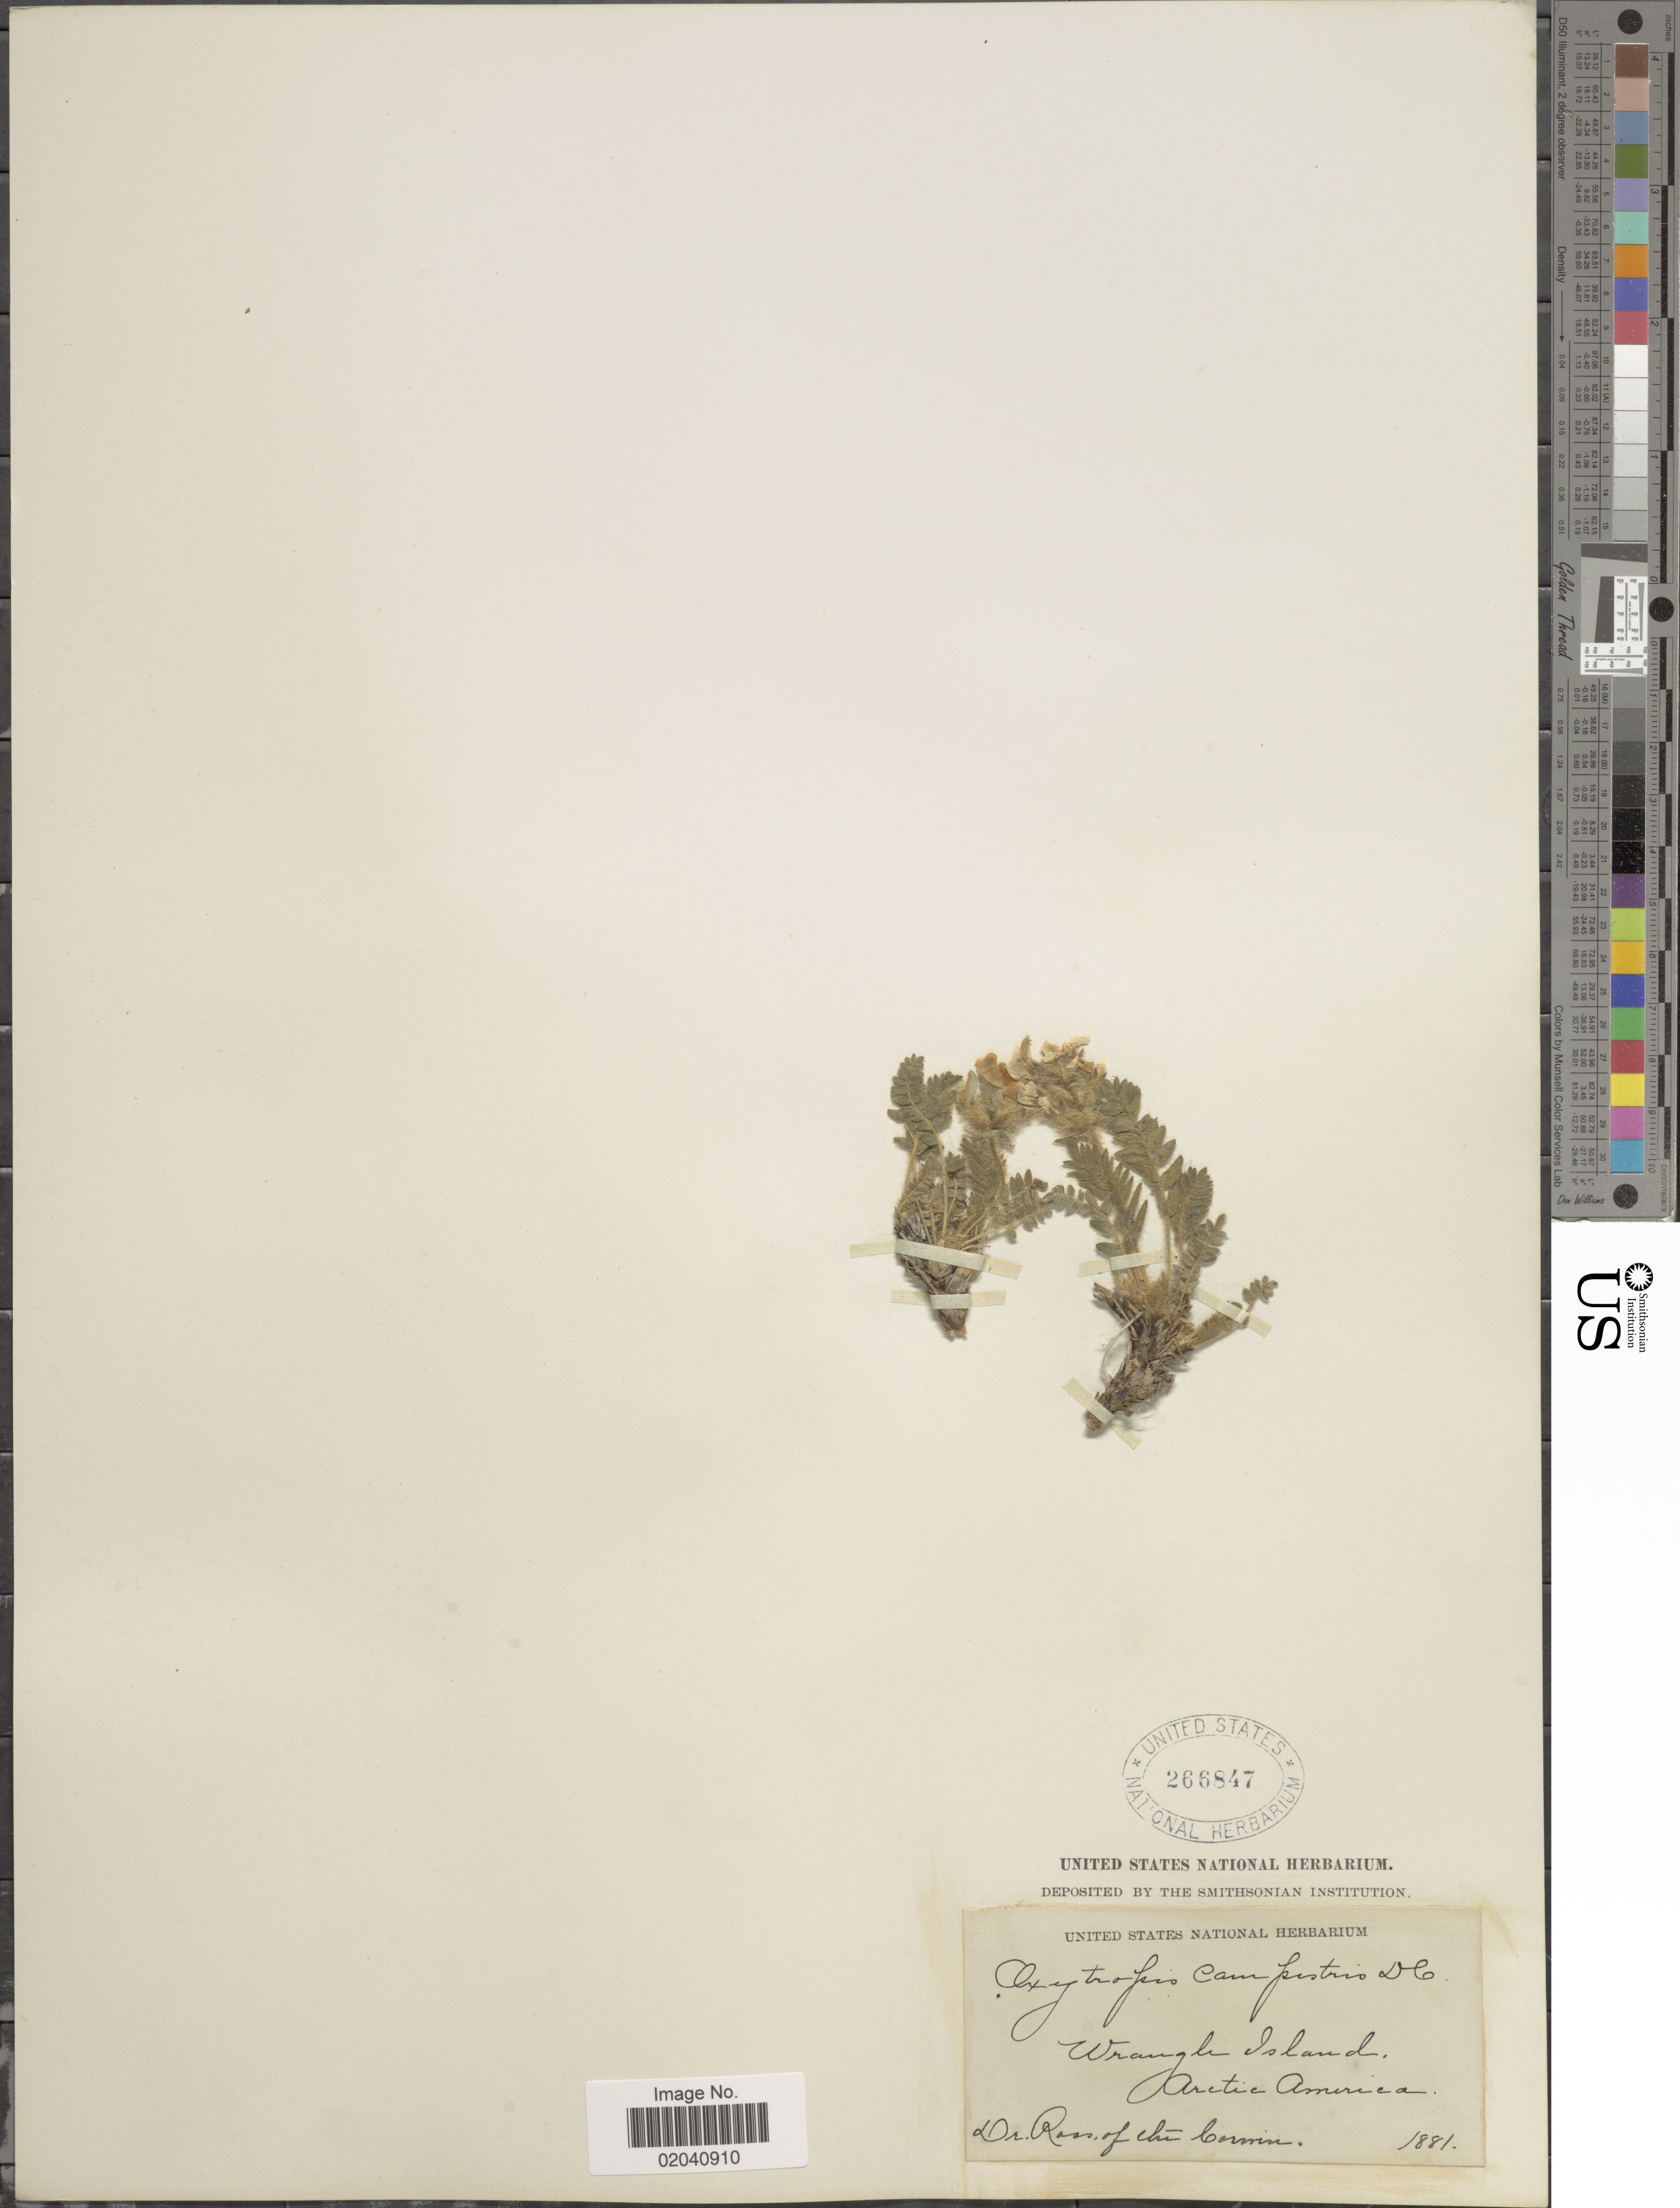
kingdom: Plantae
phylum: Tracheophyta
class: Magnoliopsida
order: Fabales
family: Fabaceae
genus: Oxytropis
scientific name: Oxytropis campestris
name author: (L.) DC.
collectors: Ross of the Corwin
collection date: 1881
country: Russian Federation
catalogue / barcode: US 266847